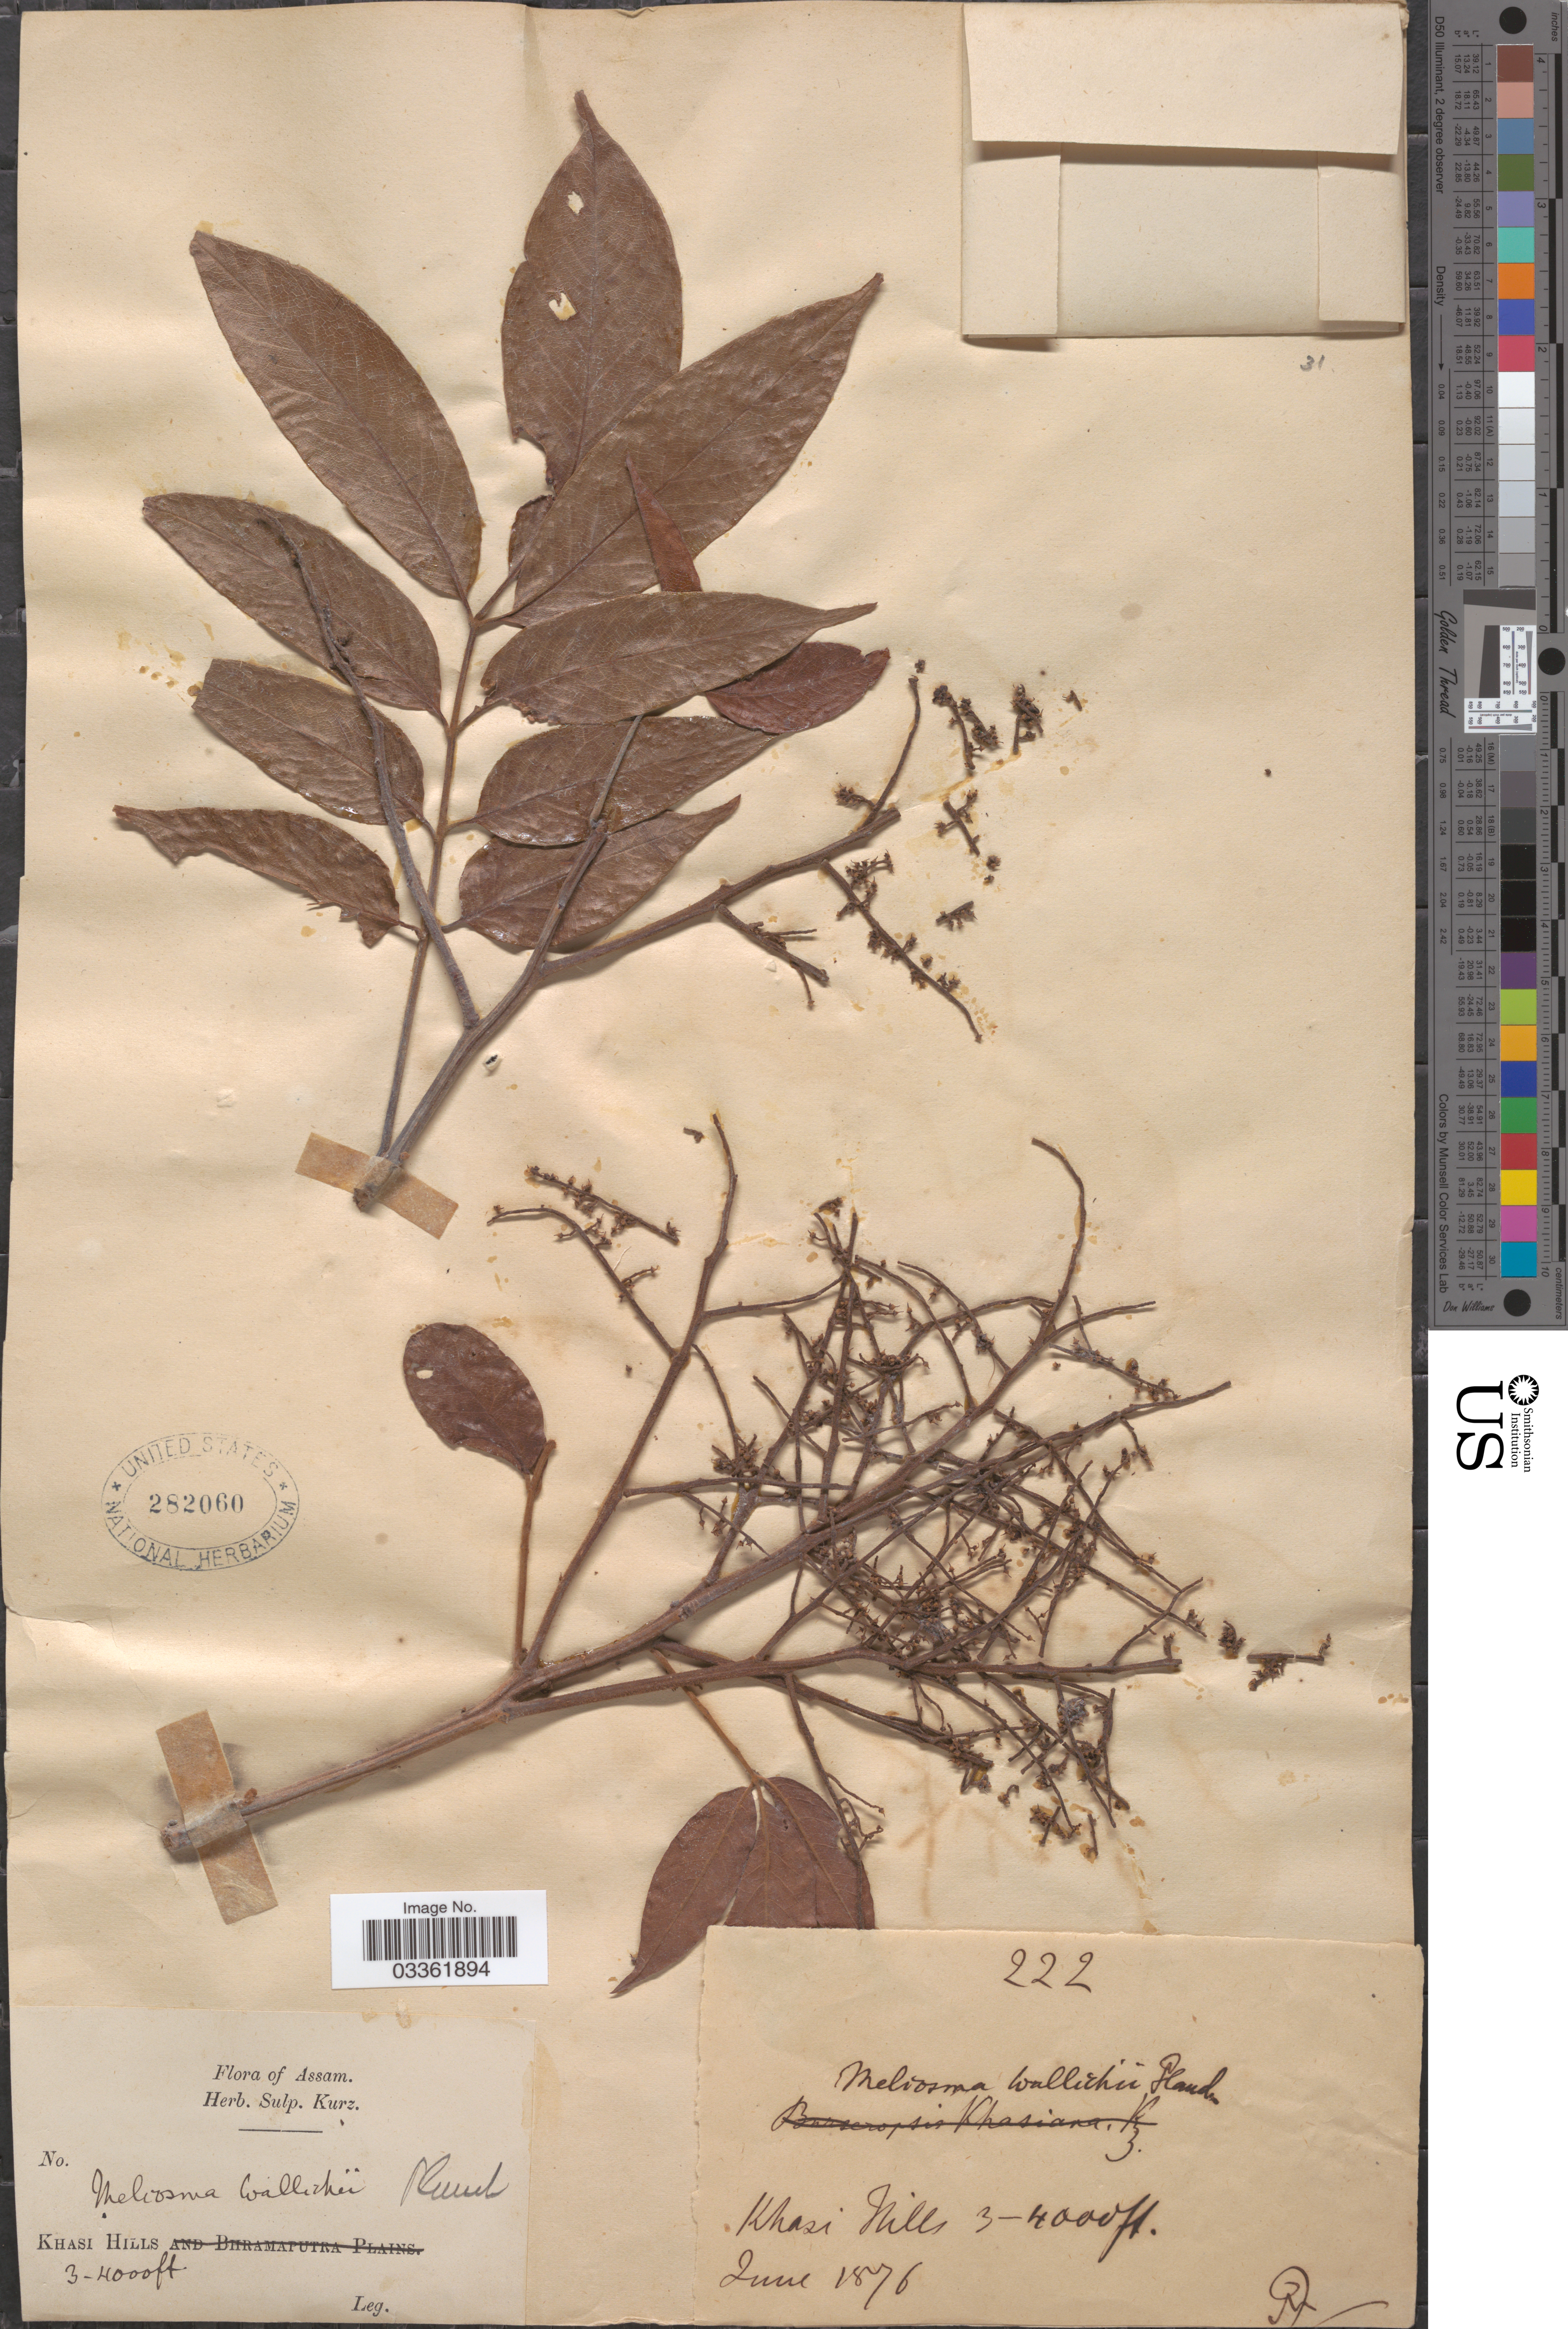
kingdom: Plantae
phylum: Tracheophyta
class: Magnoliopsida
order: Proteales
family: Sabiaceae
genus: Meliosma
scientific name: Meliosma wallichii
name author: Planch. ex Hook. f.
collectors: ex herb. Sulp. Kurz.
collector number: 222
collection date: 1876-06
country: India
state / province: Meghalaya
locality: Khasi Hills.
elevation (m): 914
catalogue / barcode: US 282060